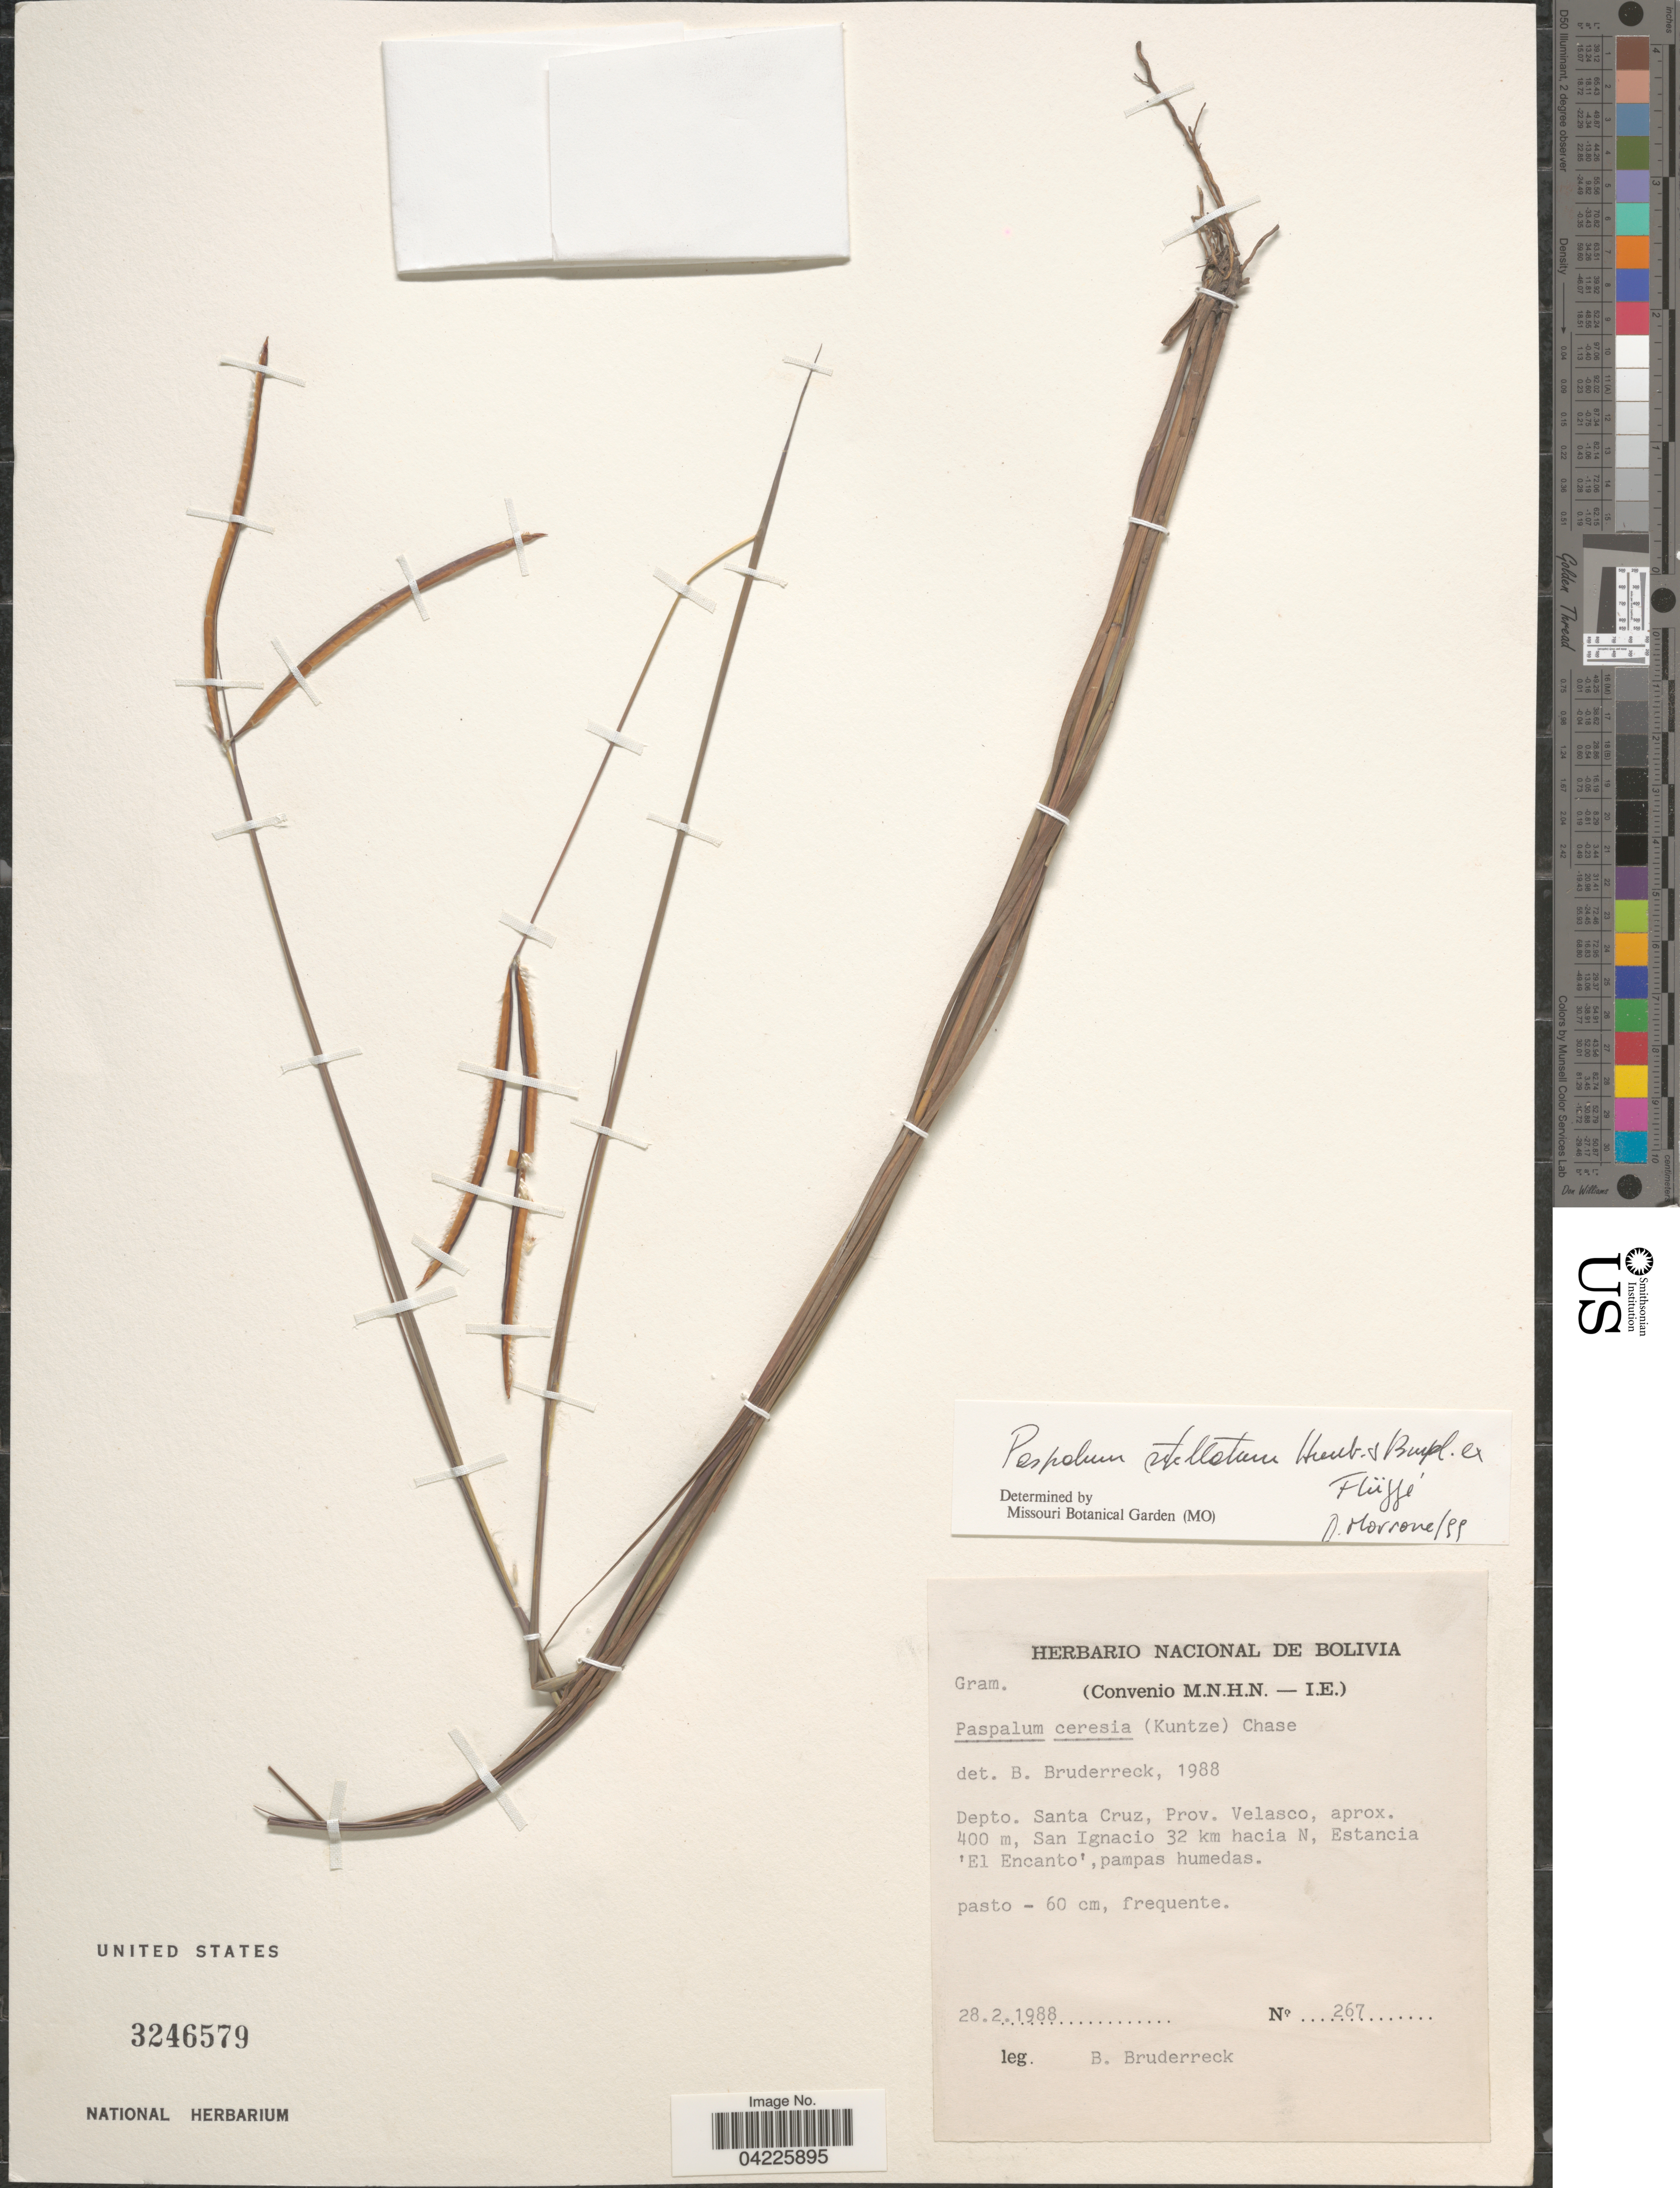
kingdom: Plantae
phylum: Tracheophyta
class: Liliopsida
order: Poales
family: Poaceae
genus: Paspalum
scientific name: Paspalum stellatum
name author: Humb. & Bonpl. ex Flüggé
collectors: B. Bruderreck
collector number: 267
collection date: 1988-02-28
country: Bolivia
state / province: Santa Cruz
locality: Depto. Santa Cruz, Prov. Velasco, San Ignacio 32 km hacia N, Estancia 'El Encanto'.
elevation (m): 400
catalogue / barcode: US 3246579